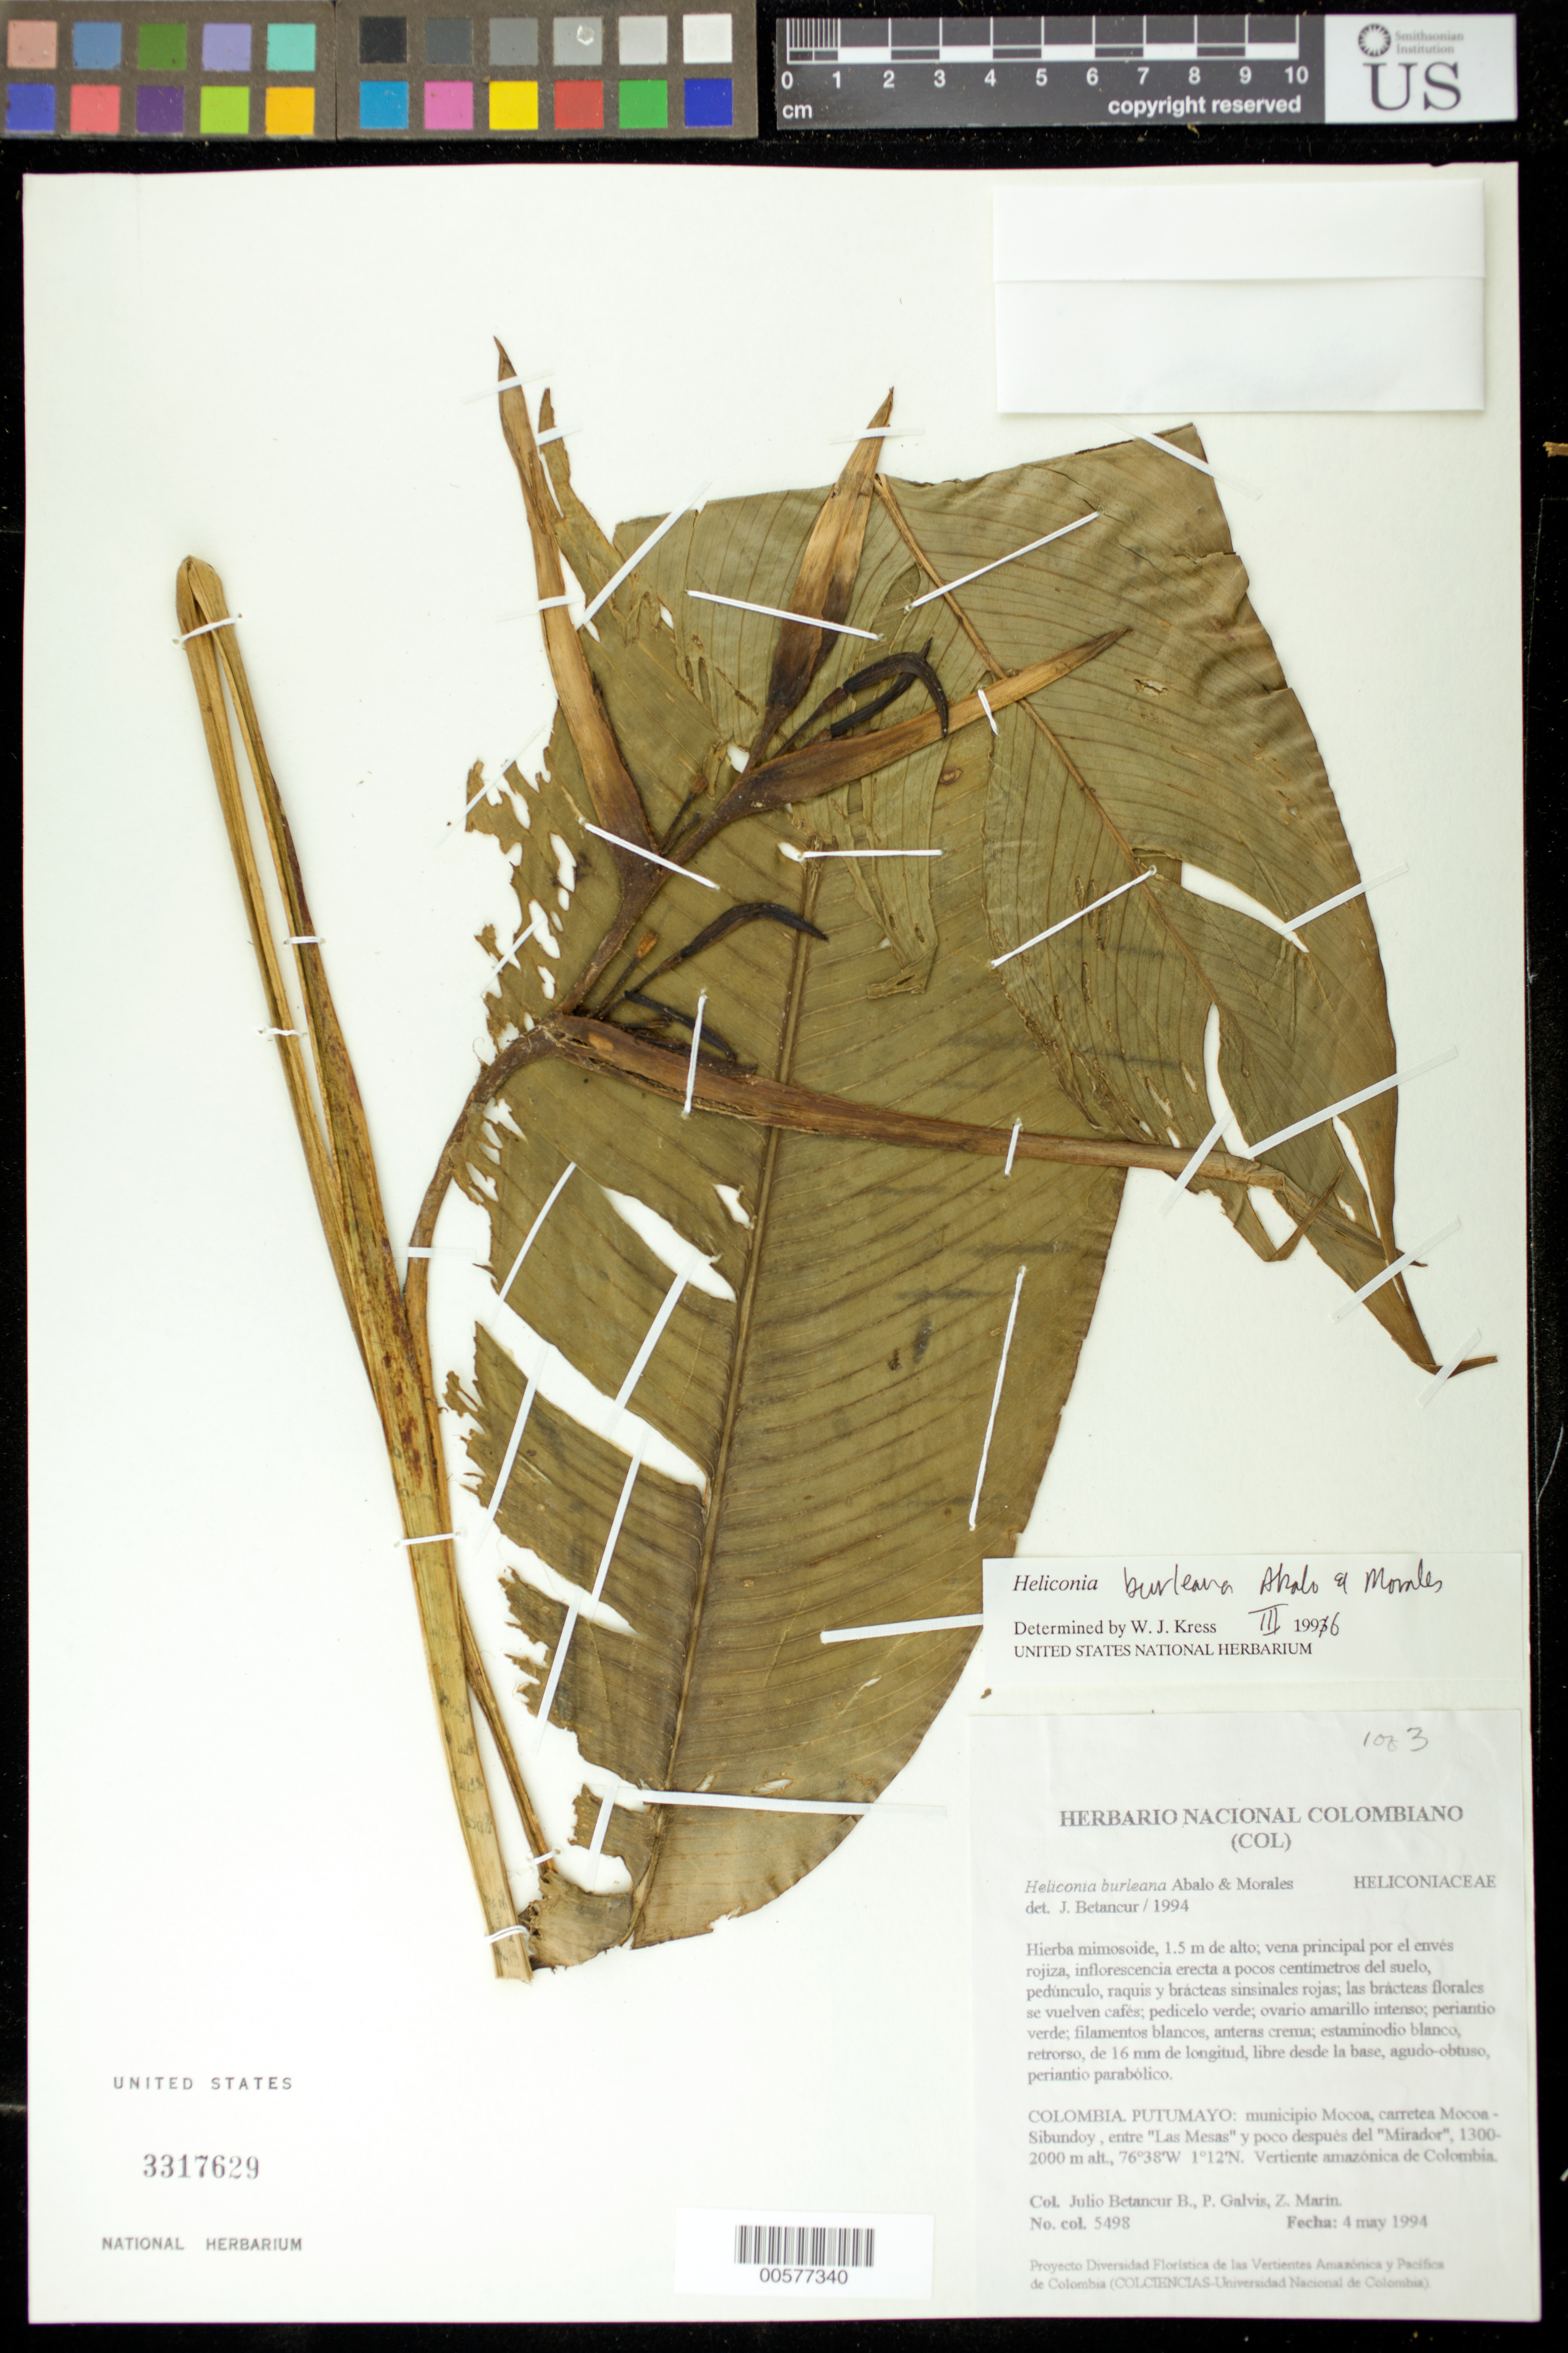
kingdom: Plantae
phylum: Tracheophyta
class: Liliopsida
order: Zingiberales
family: Heliconiaceae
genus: Heliconia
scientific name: Heliconia burleana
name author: Abalo & G. Morales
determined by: Betancur, J. C.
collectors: J. C. Betancur, P. Galvis & Z. Marin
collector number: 5498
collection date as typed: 04 May 1994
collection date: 1994-05-04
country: Colombia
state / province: Putumayo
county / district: Mocoa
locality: Mocao-Sibundoy Hwy., between "Las Mesas" and "Mirador".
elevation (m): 1300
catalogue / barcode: US 3317629